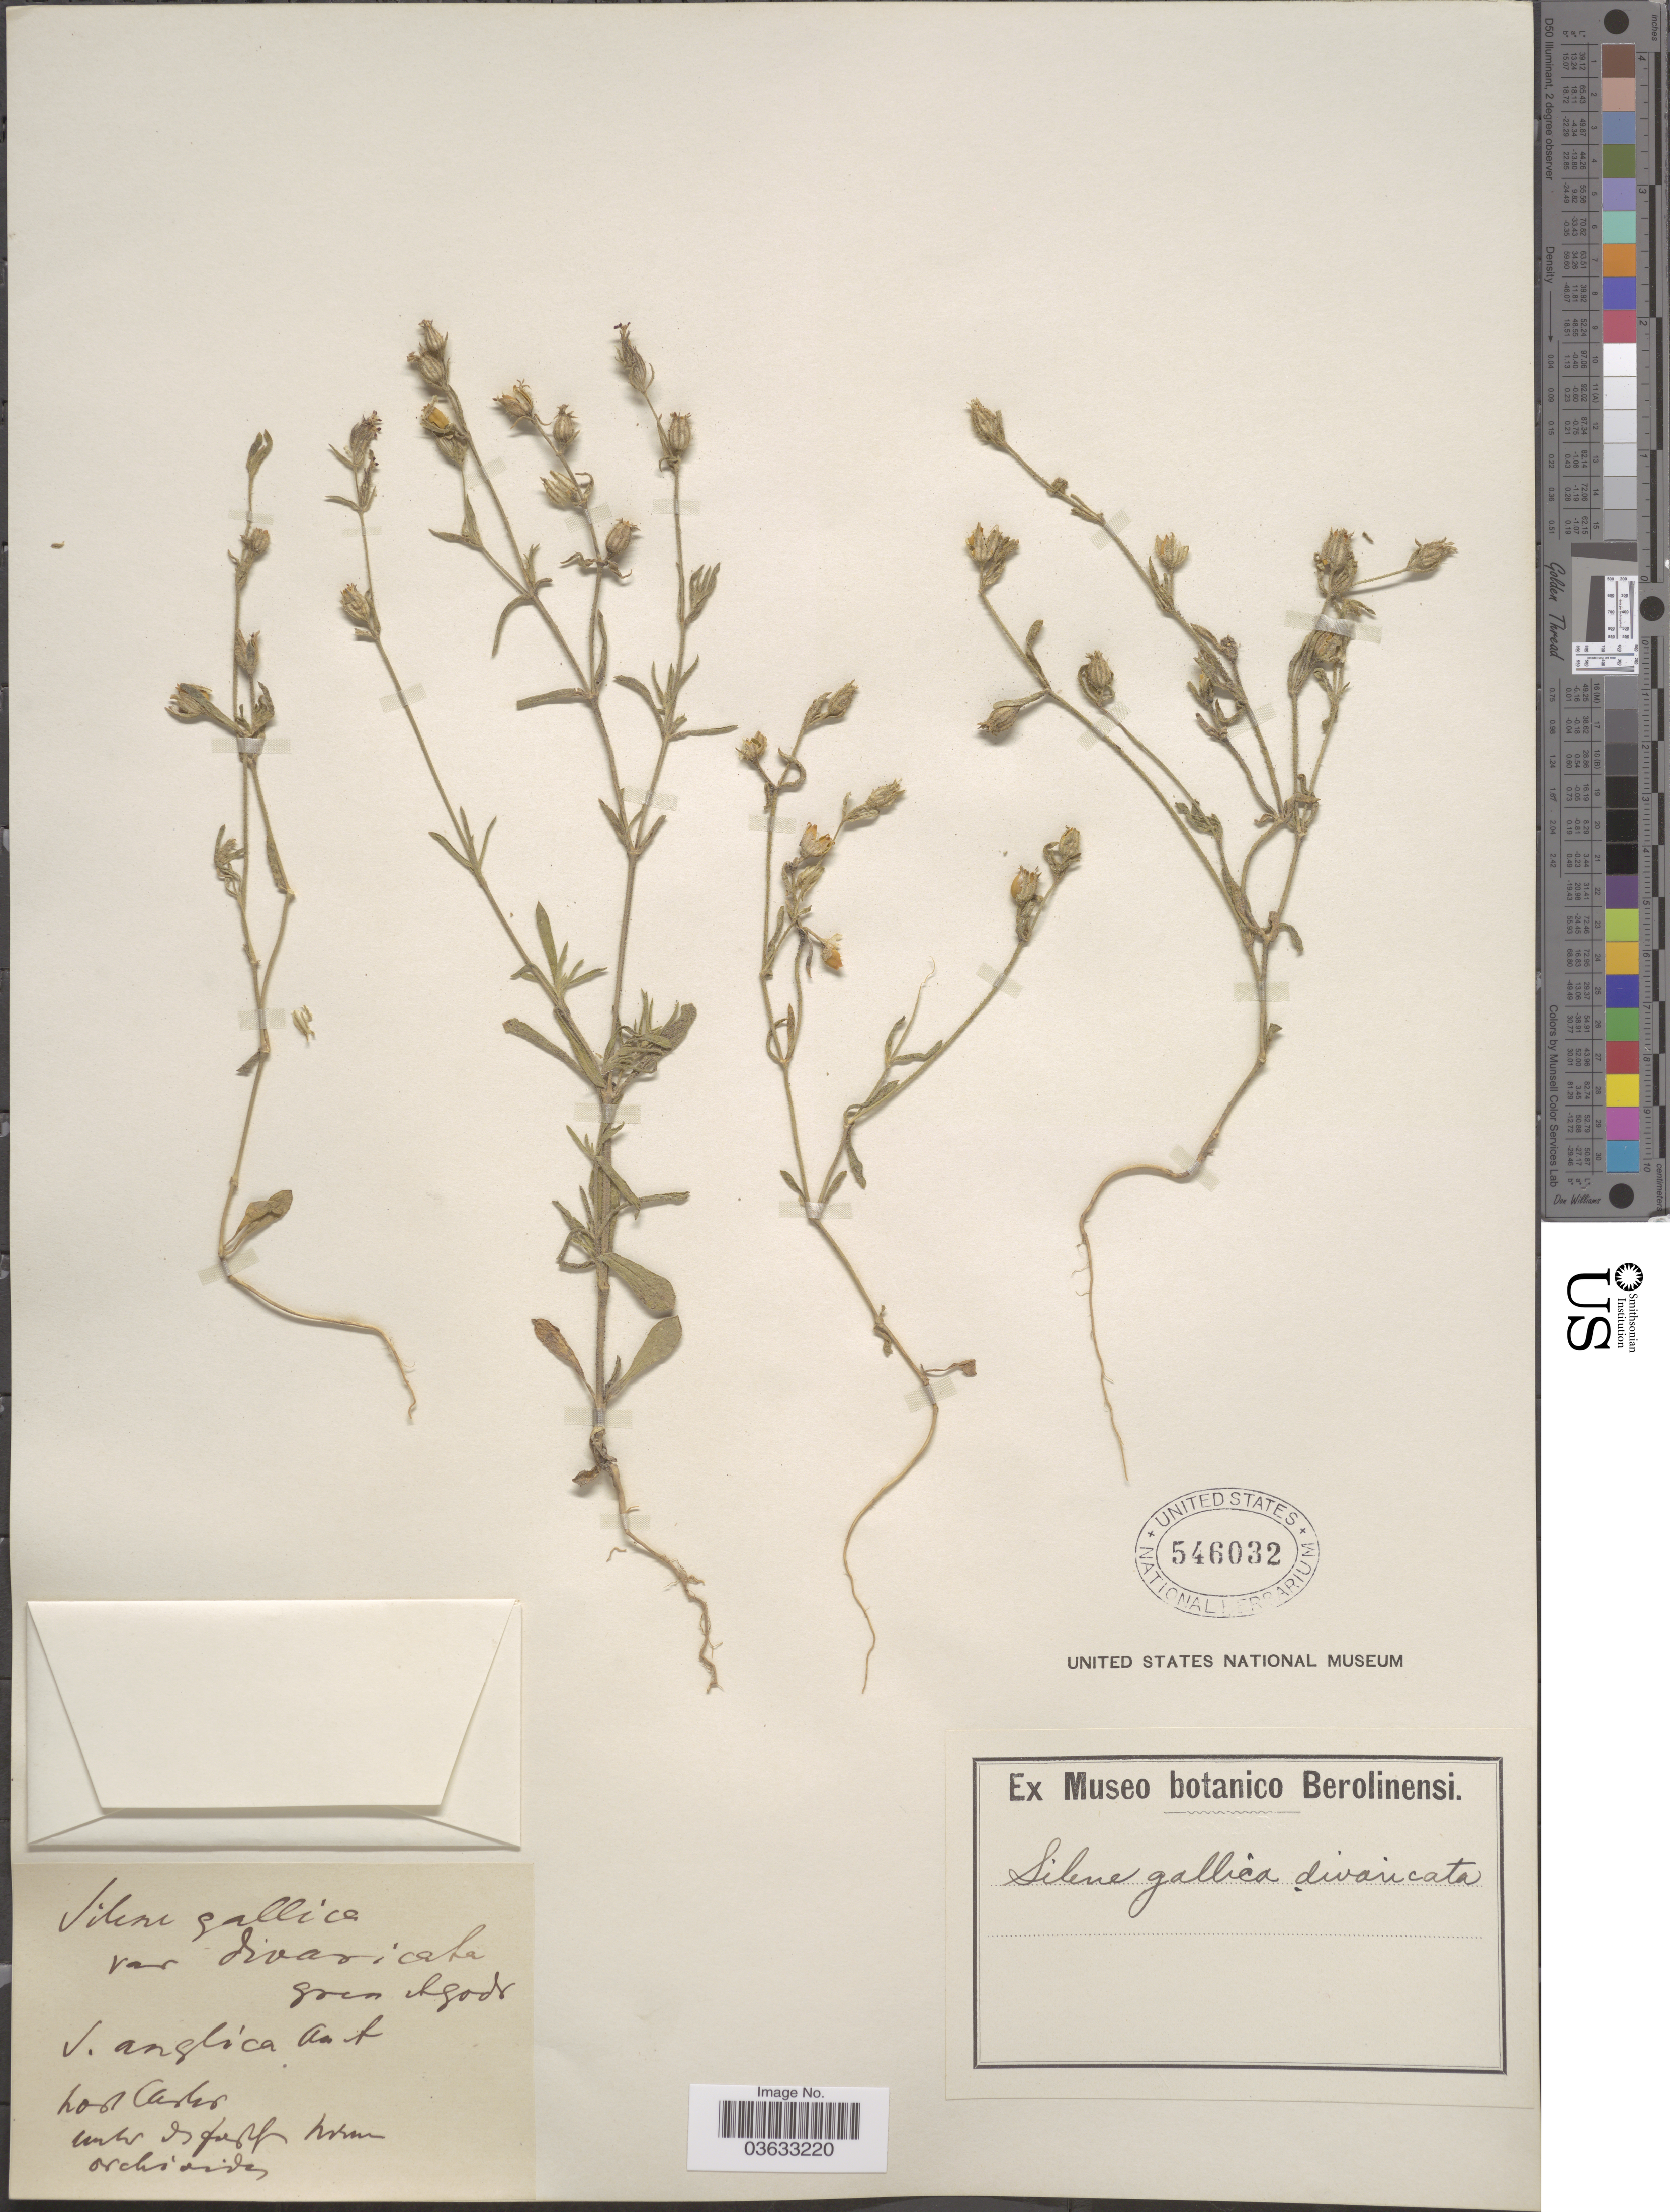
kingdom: Plantae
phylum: Tracheophyta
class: Magnoliopsida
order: Caryophyllales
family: Caryophyllaceae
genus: Silene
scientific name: Silene gallica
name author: L.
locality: Hort Carter.[interpreted] [illegible text] orchiaides[interpreted].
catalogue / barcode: US 546032